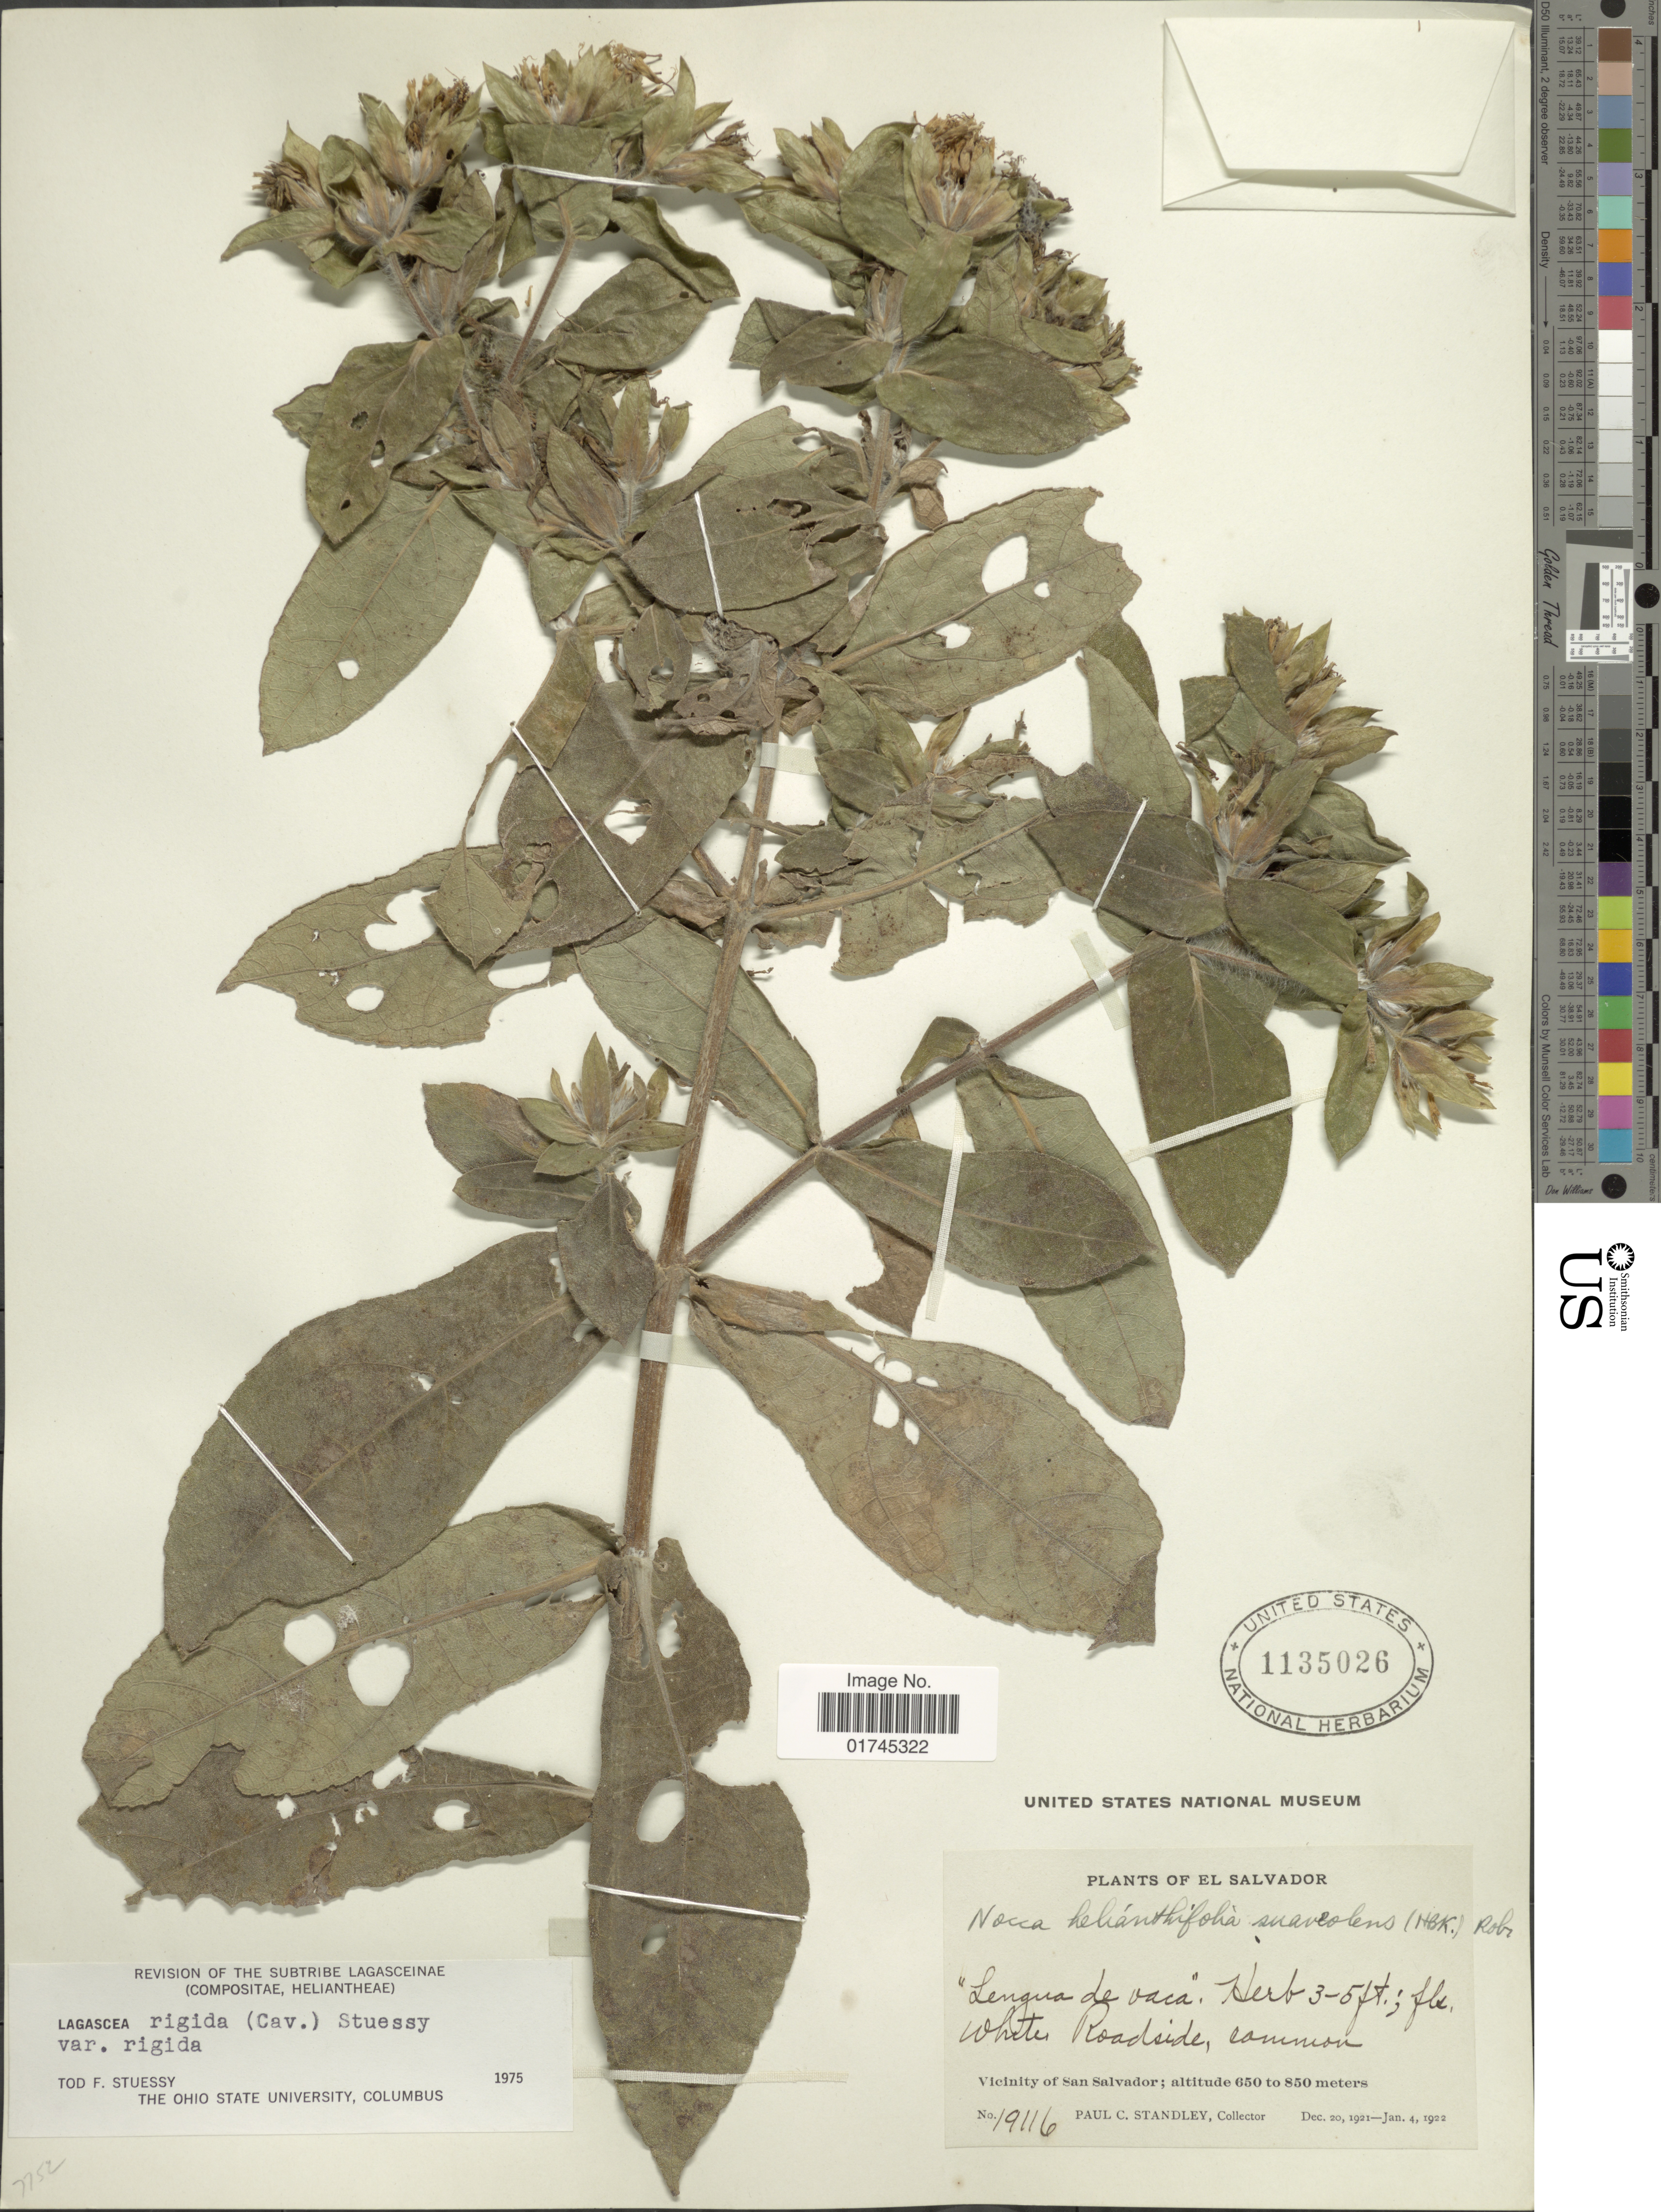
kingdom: Plantae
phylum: Tracheophyta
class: Magnoliopsida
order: Asterales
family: Asteraceae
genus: Lagascea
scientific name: Lagascea helianthifolia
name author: Kunth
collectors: P. C. Standley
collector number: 19116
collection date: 1921-12-20/1922-01-04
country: El Salvador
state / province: San Salvador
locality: White Roadside, vicinity of San Salvador.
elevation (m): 650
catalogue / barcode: US 1135026